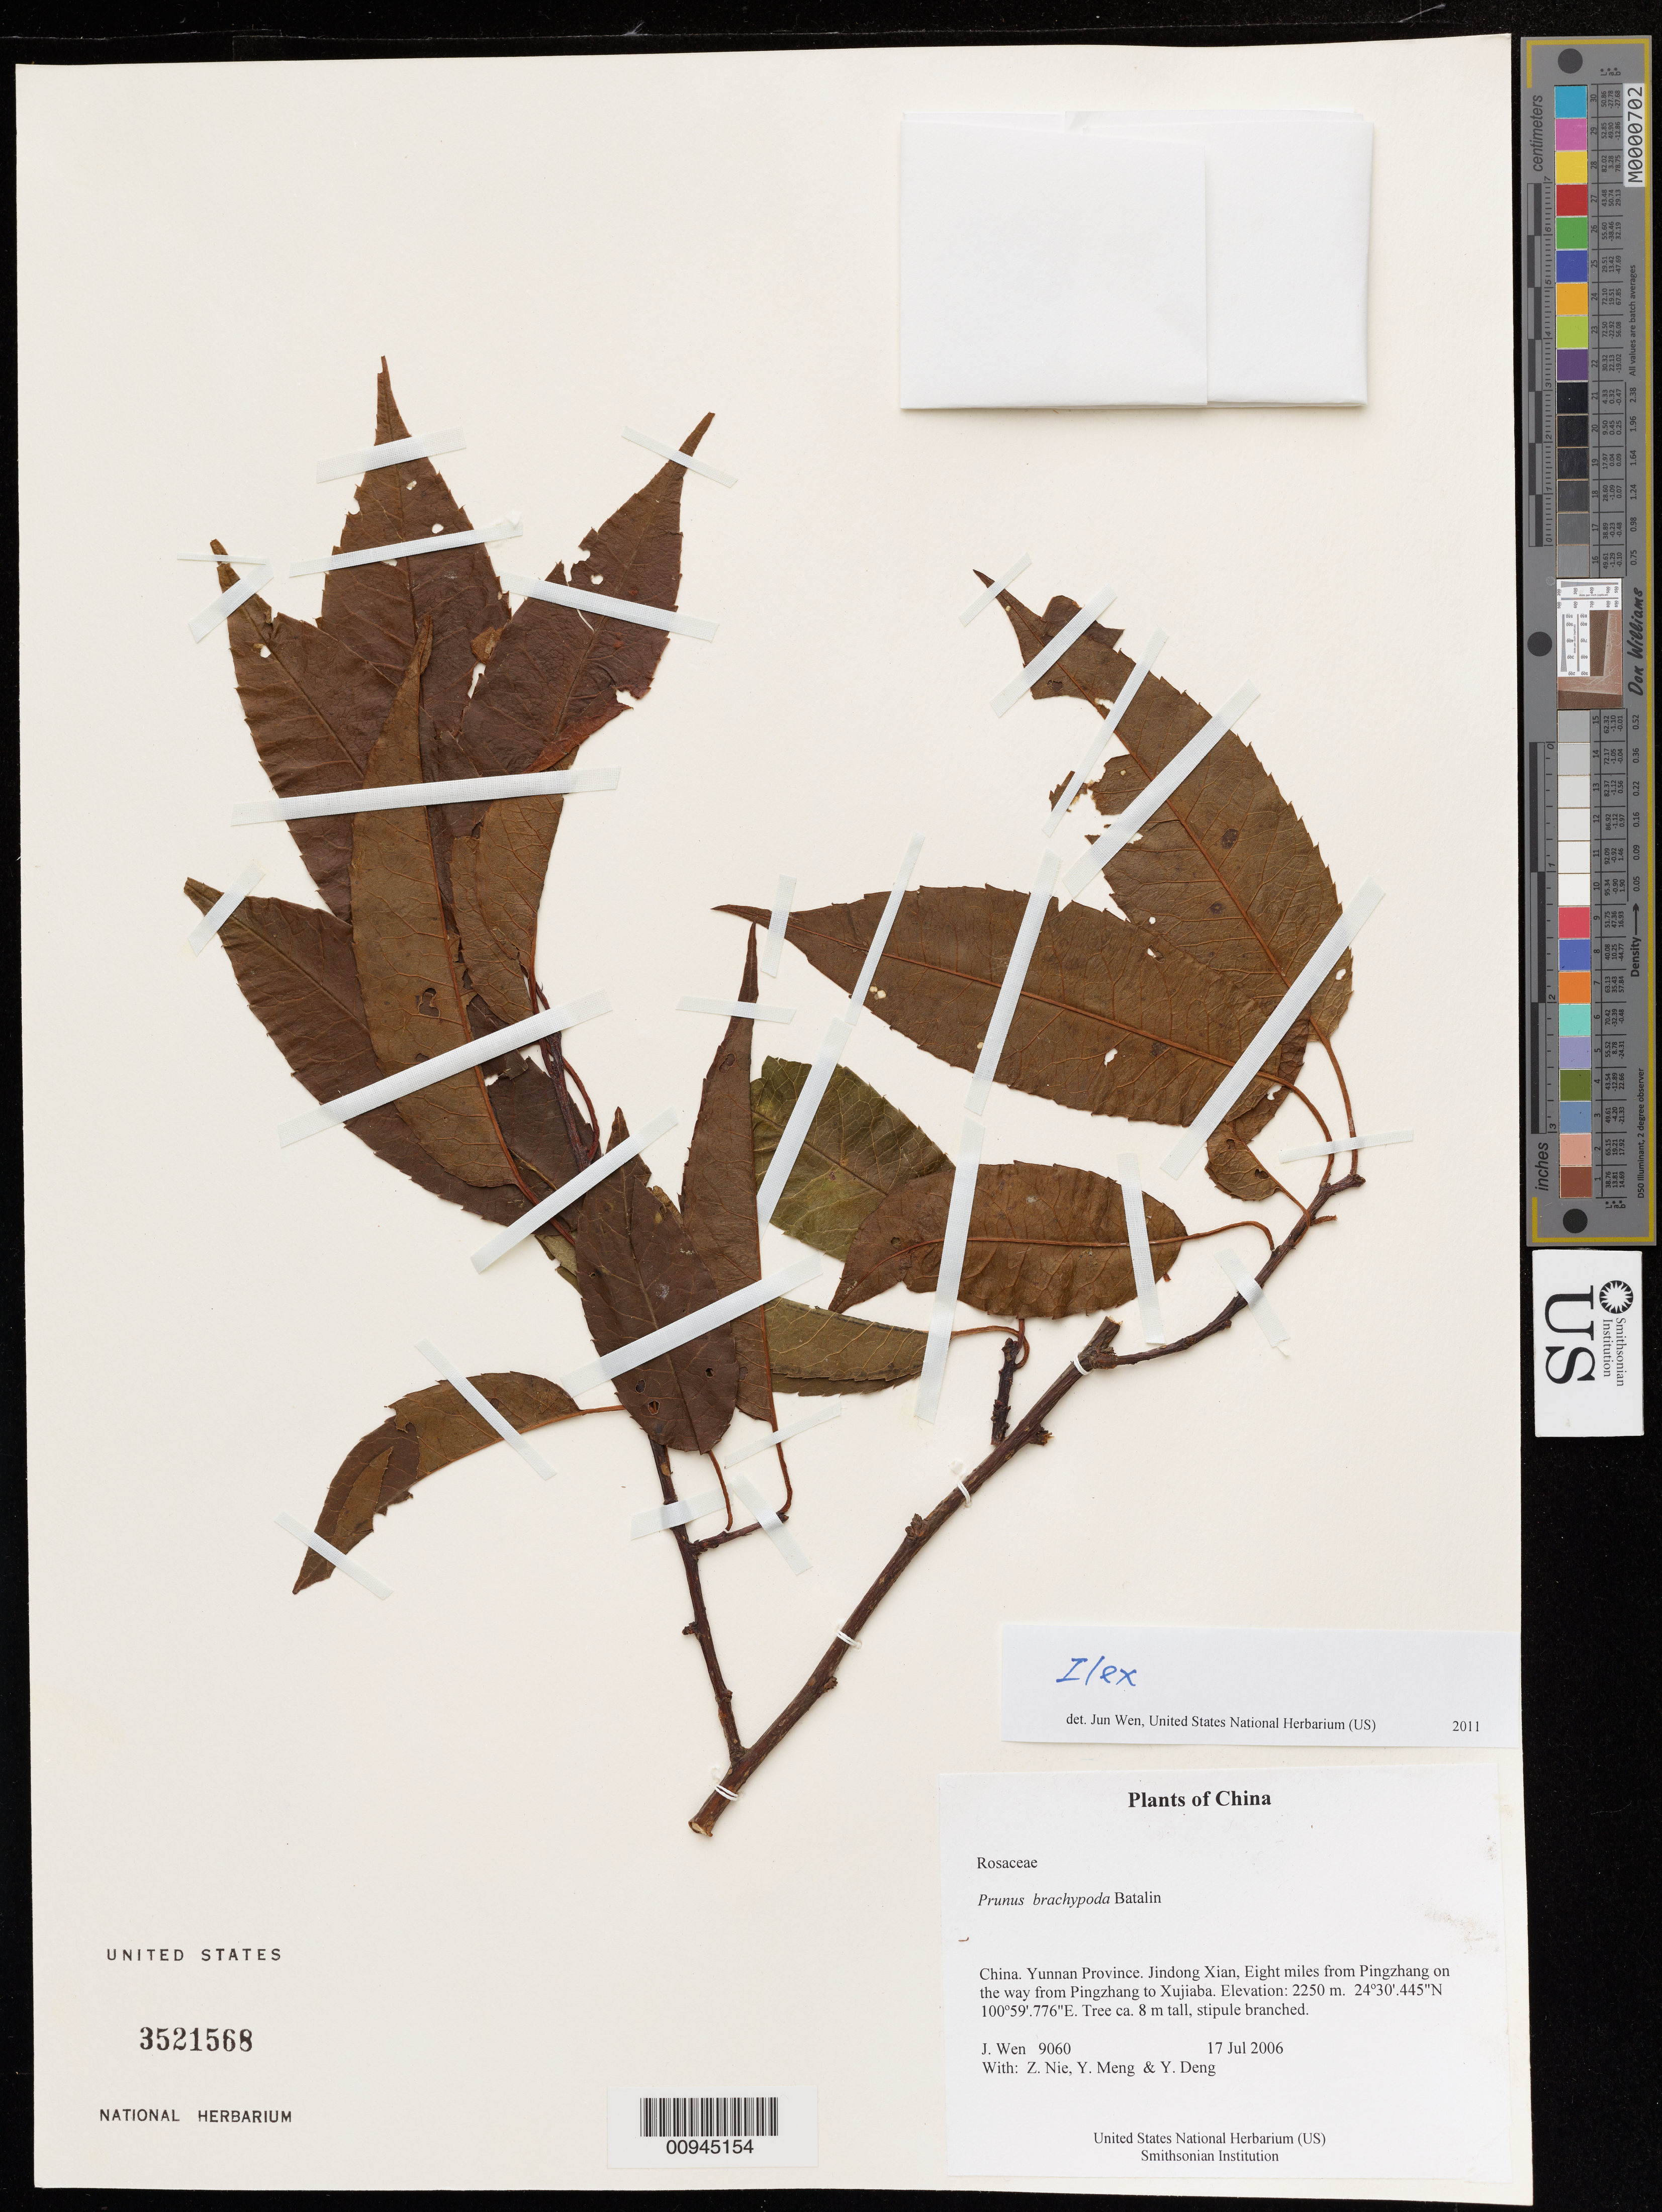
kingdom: Plantae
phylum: Tracheophyta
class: Magnoliopsida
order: Aquifoliales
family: Aquifoliaceae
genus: Ilex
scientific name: Ilex sp. a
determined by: Wen, Jun, (BOT), Smithsonian Institution - National Museum of Natural History (UNITED STATES)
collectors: J. Wen, Z. Nie, Y. Meng & Y. Deng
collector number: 9060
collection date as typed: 17 Jul 2006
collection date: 2006-07-17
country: China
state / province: Yunnan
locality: Jindong Xian, 8 mi from Pingzhang on the way from Pingzhang to Xujiaba.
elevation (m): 2250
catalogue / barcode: US 3521568